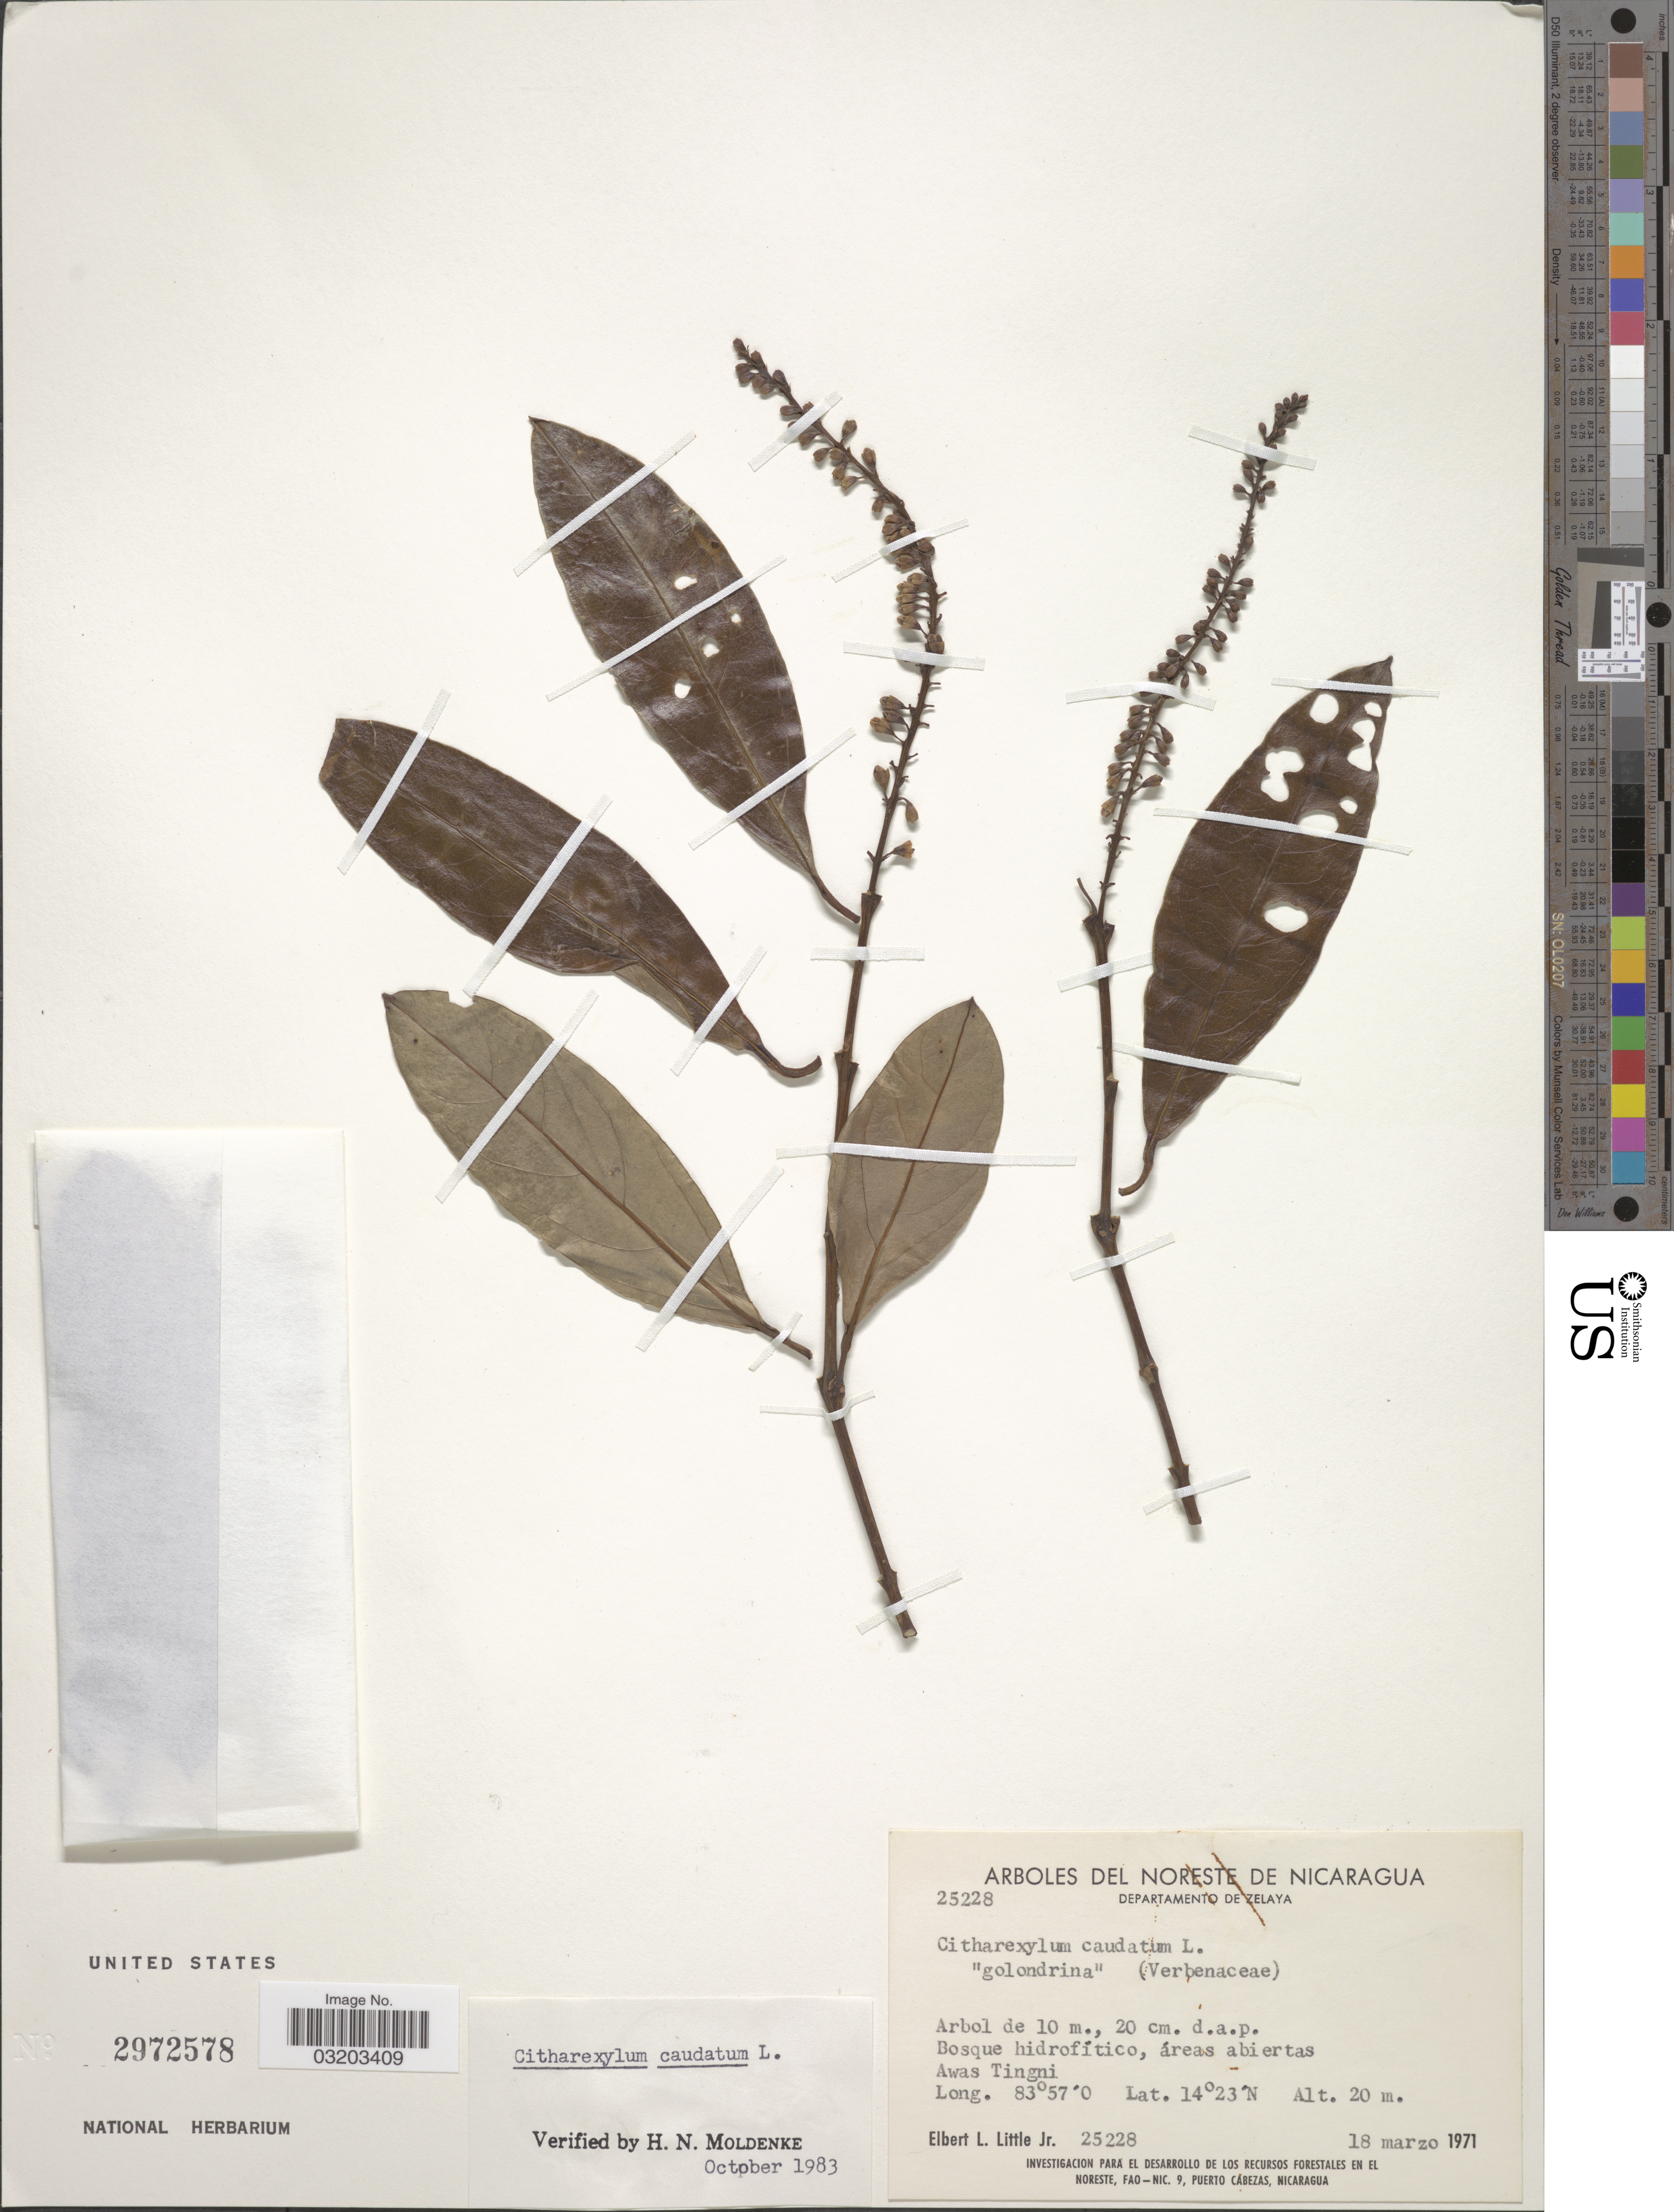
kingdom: Plantae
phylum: Tracheophyta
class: Magnoliopsida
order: Lamiales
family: Verbenaceae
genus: Citharexylum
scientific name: Citharexylum caudatum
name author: L.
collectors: E. L. Little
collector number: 25228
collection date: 1971-03-18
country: Nicaragua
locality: Noreste De Nicaragua. Departamento De Zelaya. Áreas abiertas Awas Tingni.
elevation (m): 20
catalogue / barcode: US 2972578